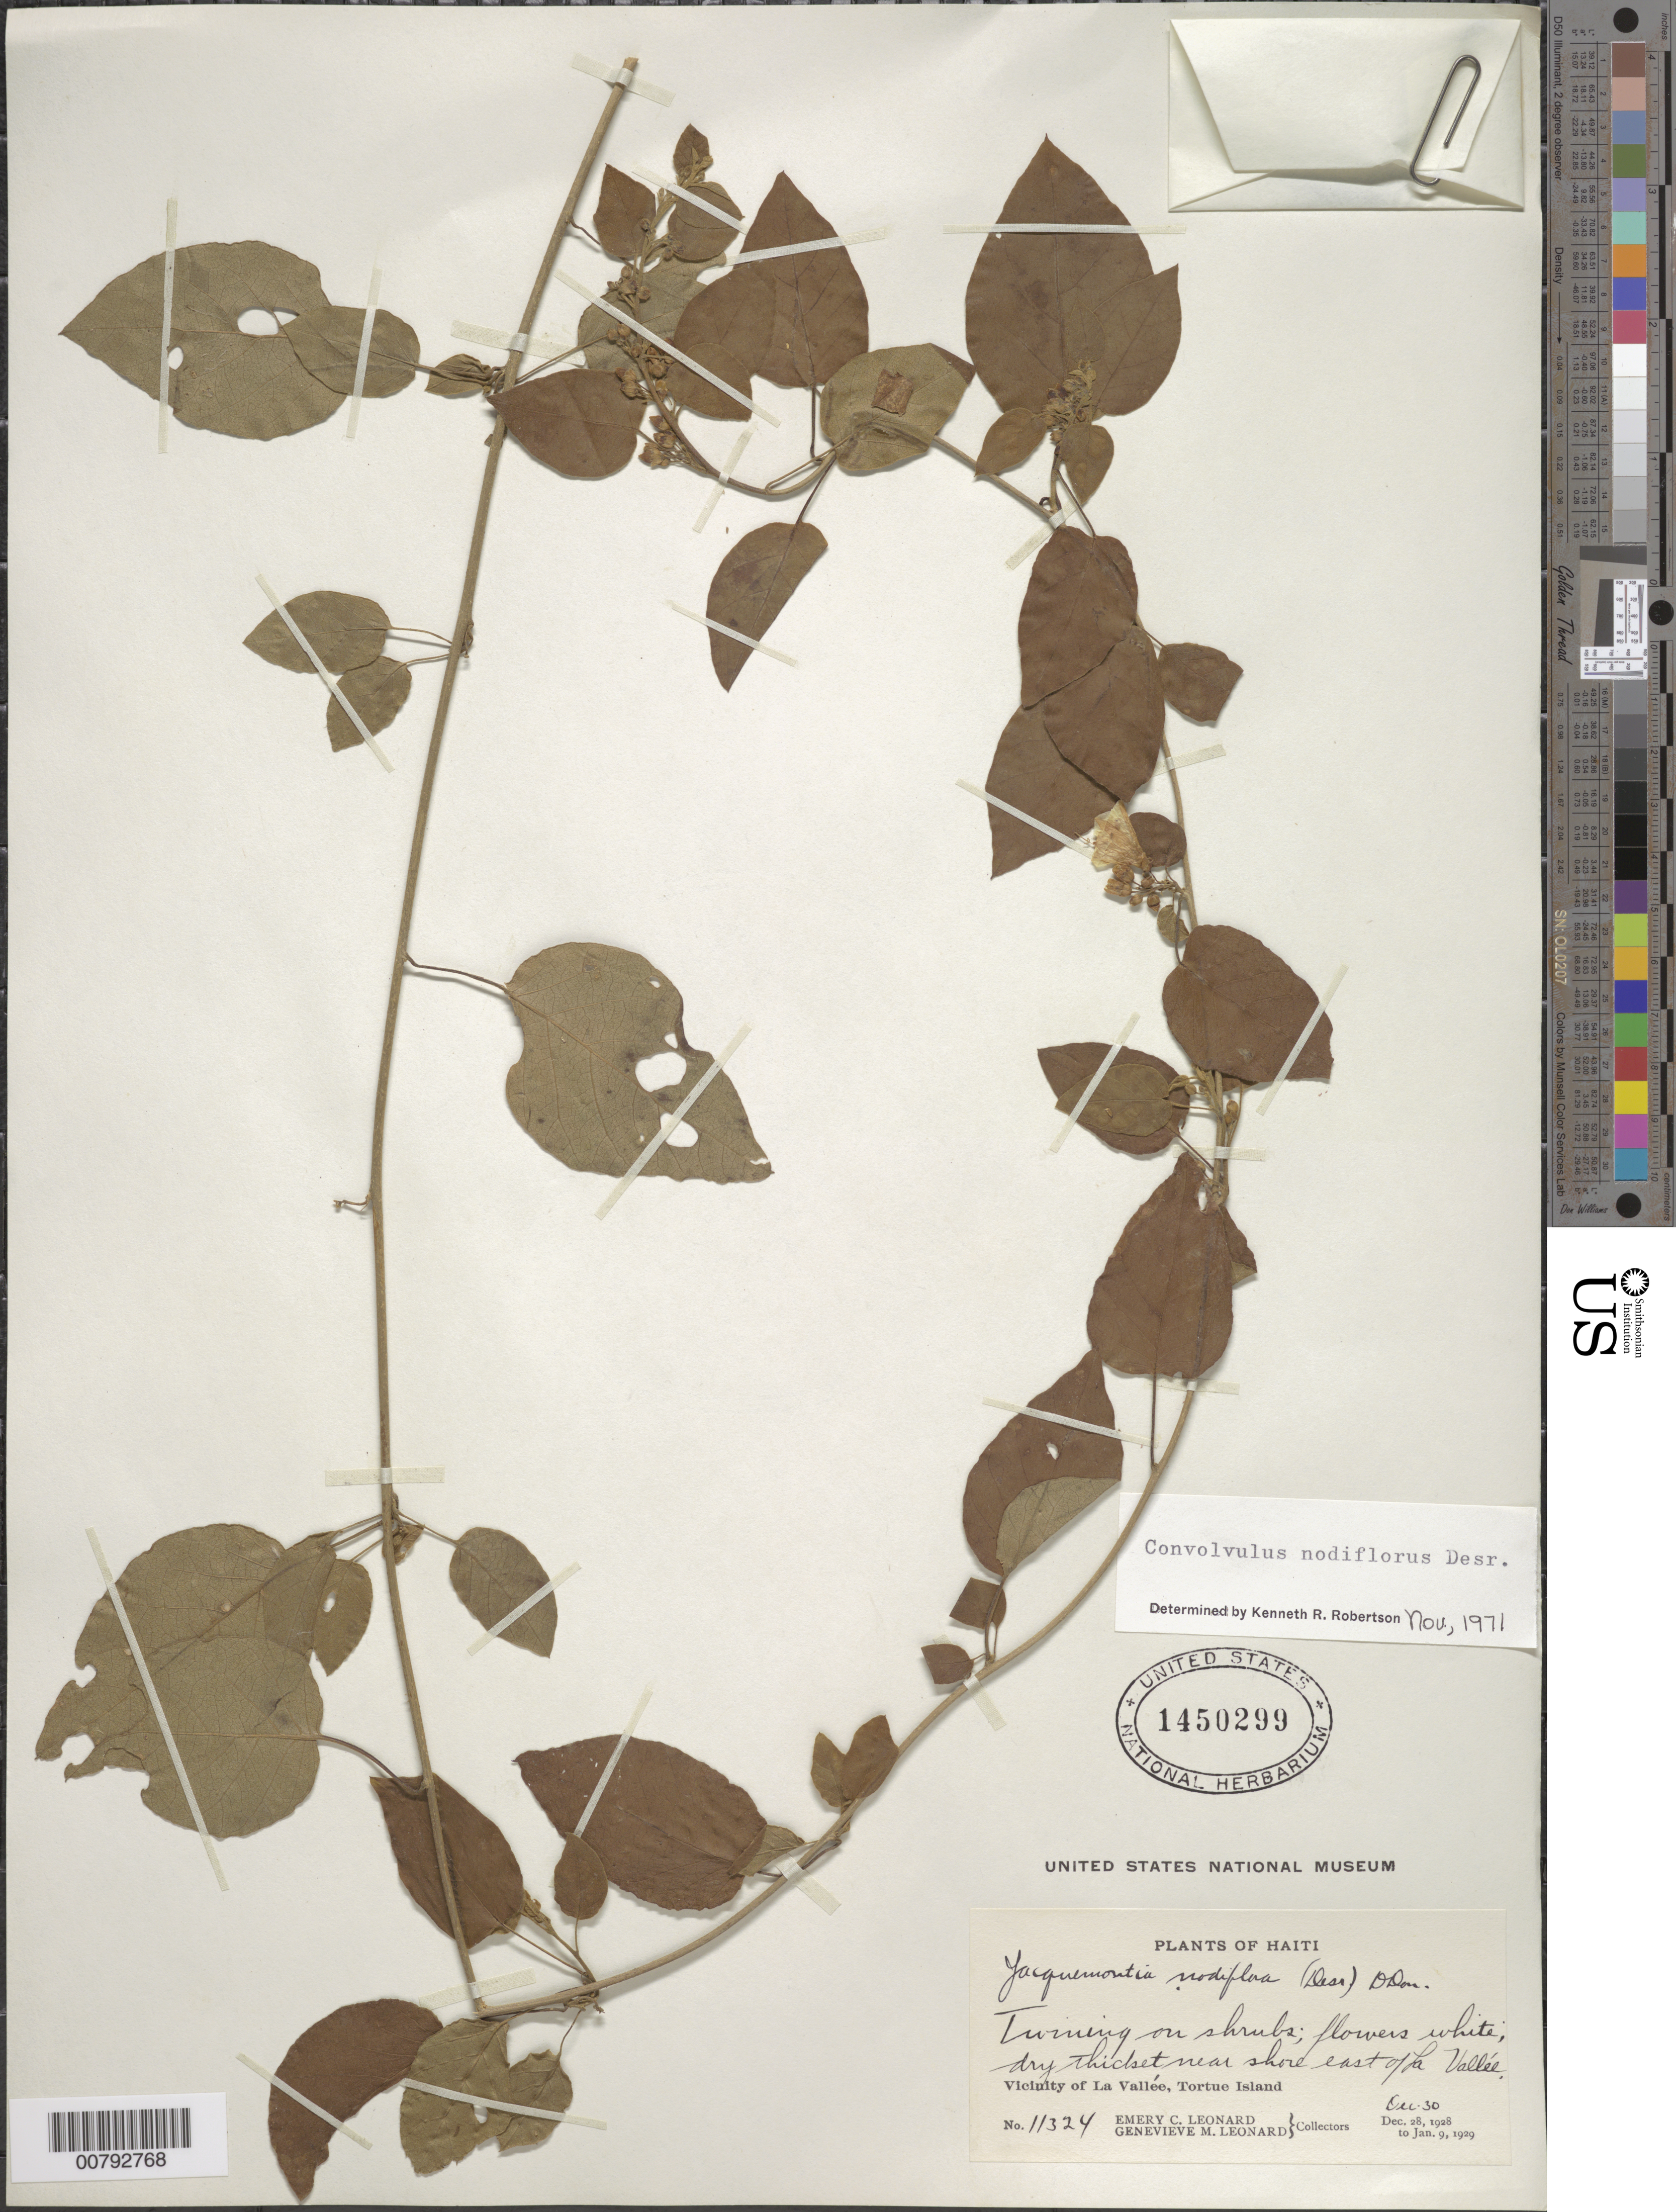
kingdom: Plantae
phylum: Tracheophyta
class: Magnoliopsida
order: Solanales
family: Convolvulaceae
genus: Convolvulus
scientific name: Convolvulus nodiflorus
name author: Desr.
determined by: Robertson, K. R.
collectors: E. C. Leonard & G. M. Leonard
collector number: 11324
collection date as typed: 30 Dec 1928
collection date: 1928-12-30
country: Haiti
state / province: Nord-Óuest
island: Île de la Tortue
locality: Tortue Island, vicinity of La Vallée, near shore east of La Vallée.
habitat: Dry thicket.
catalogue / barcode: US 1450299